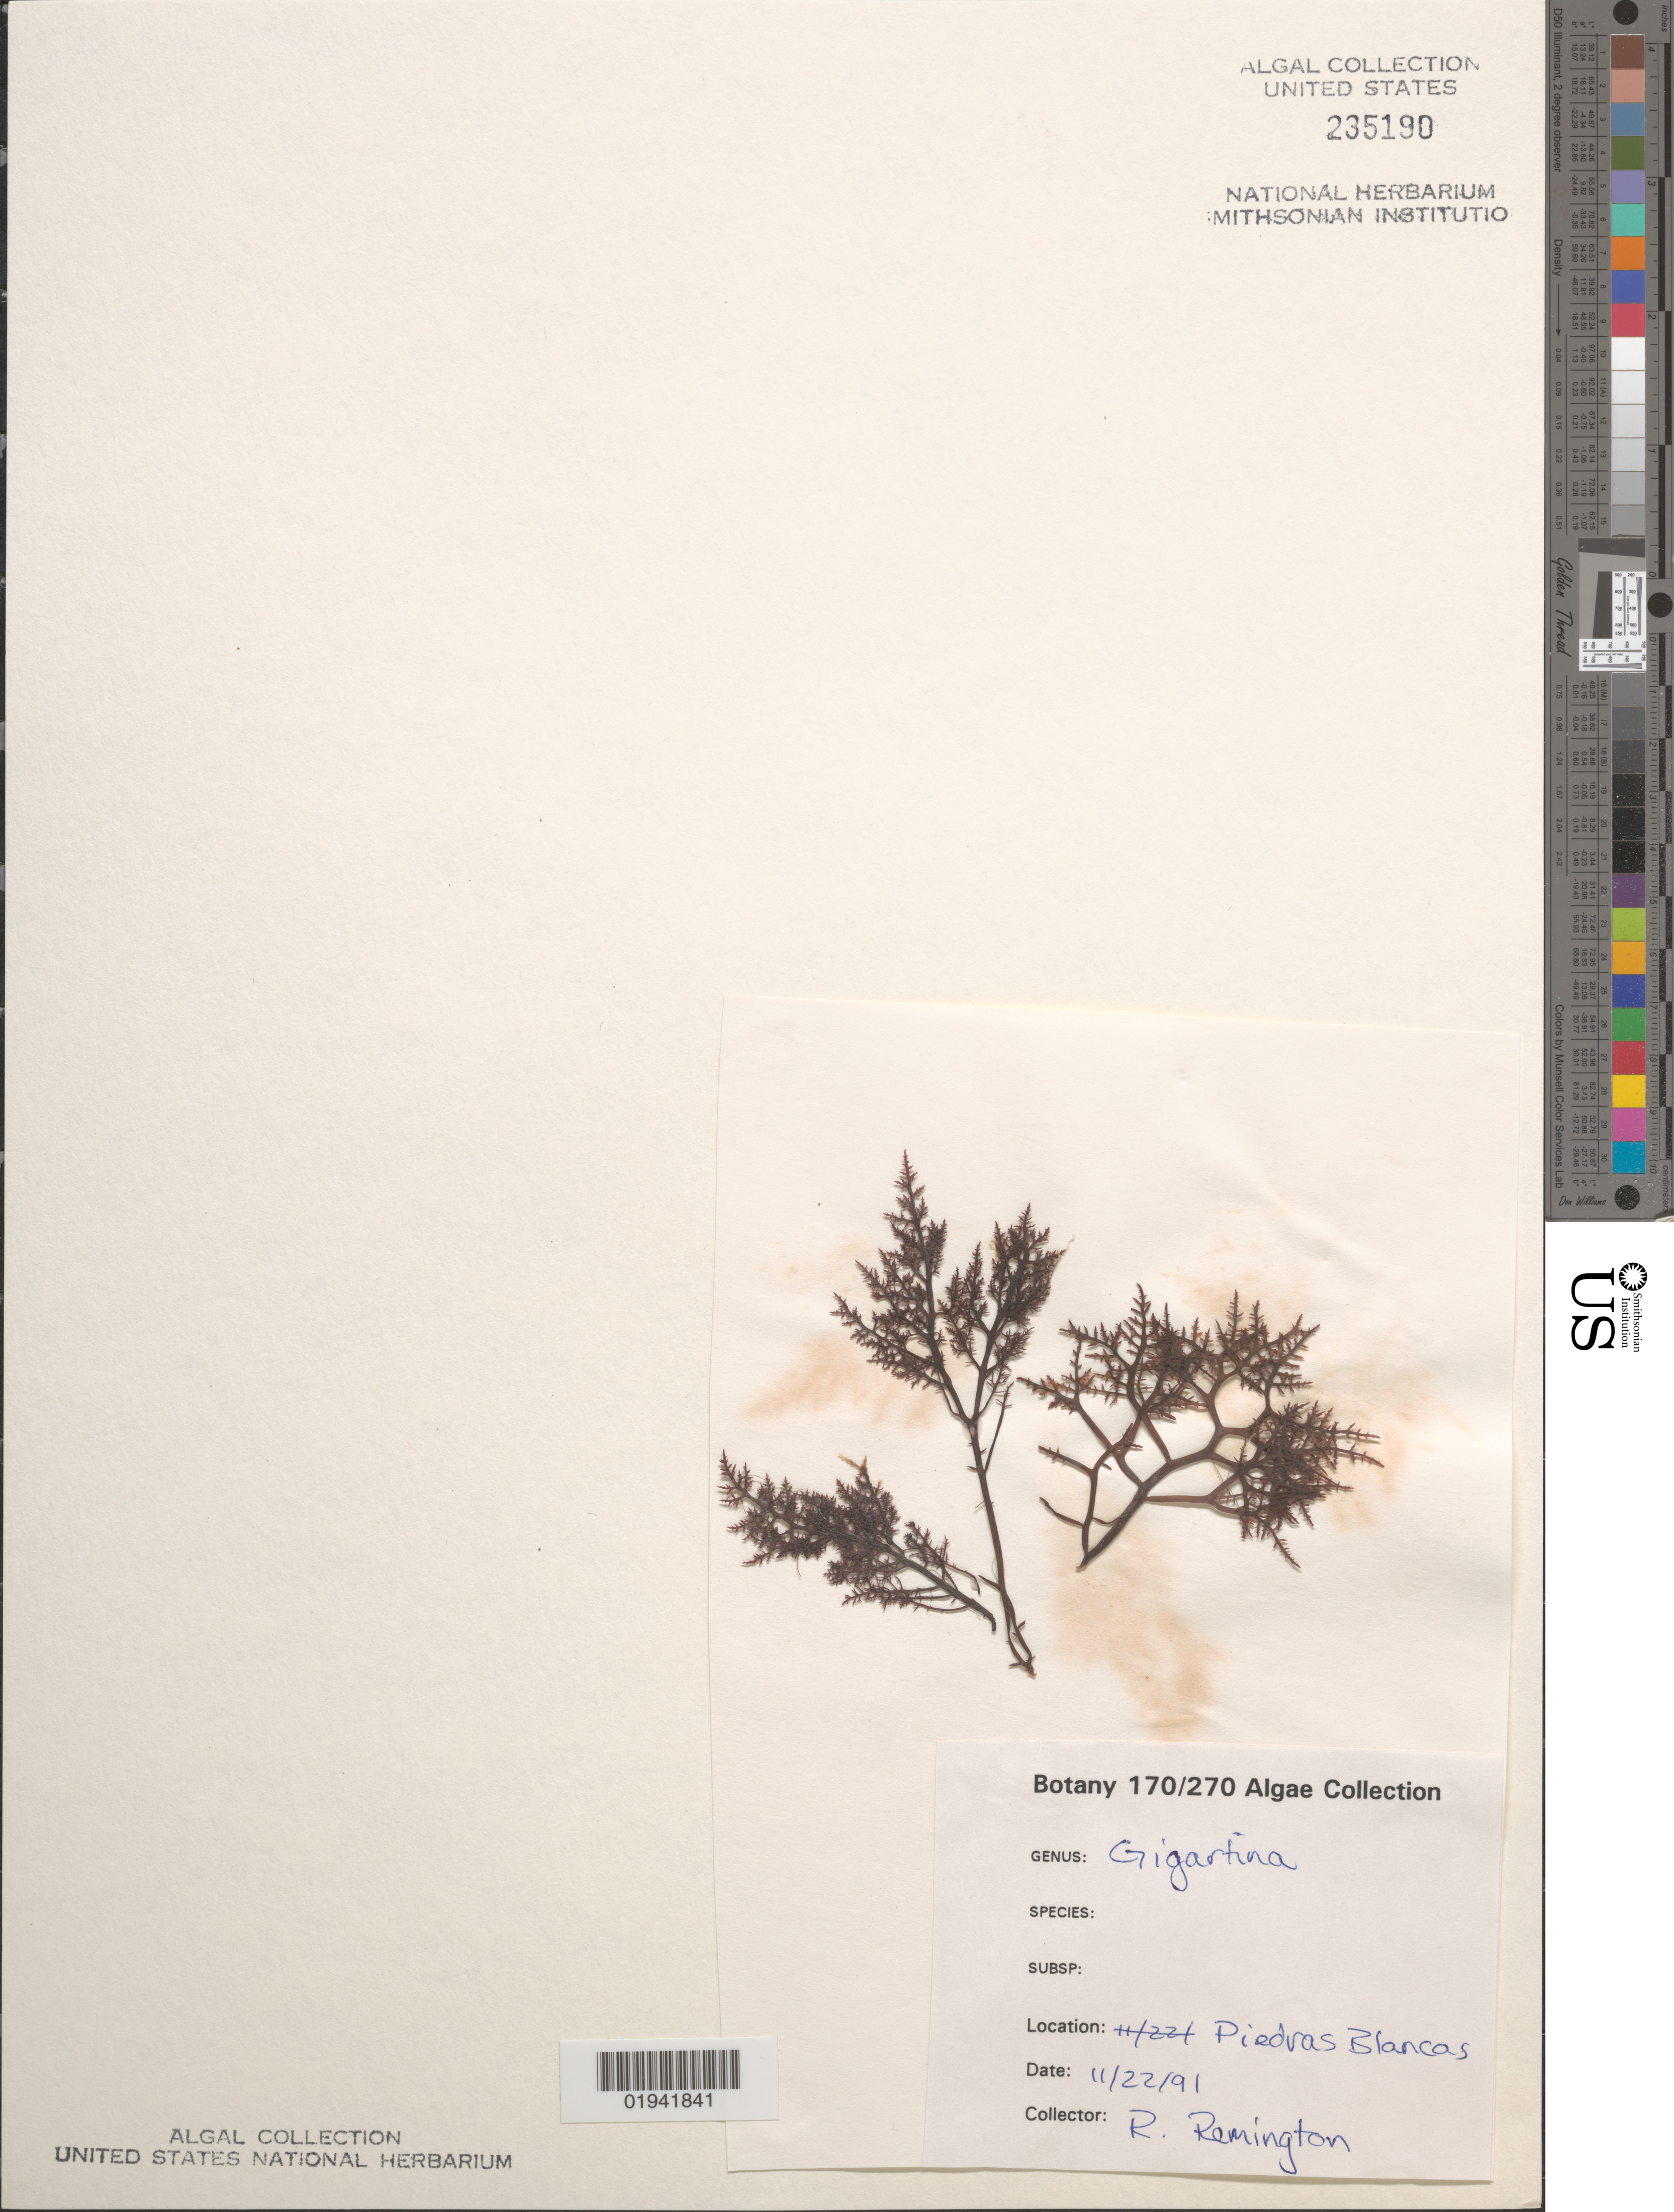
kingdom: Plantae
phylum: Rhodophyta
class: Florideophyceae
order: Gigartinales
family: Gigartinaceae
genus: Gigartina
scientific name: Gigartina sp.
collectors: R. Remington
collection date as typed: Transcribed d/m/y: 22/11/91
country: United States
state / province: California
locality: Piedras Blancas.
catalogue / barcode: US 235190